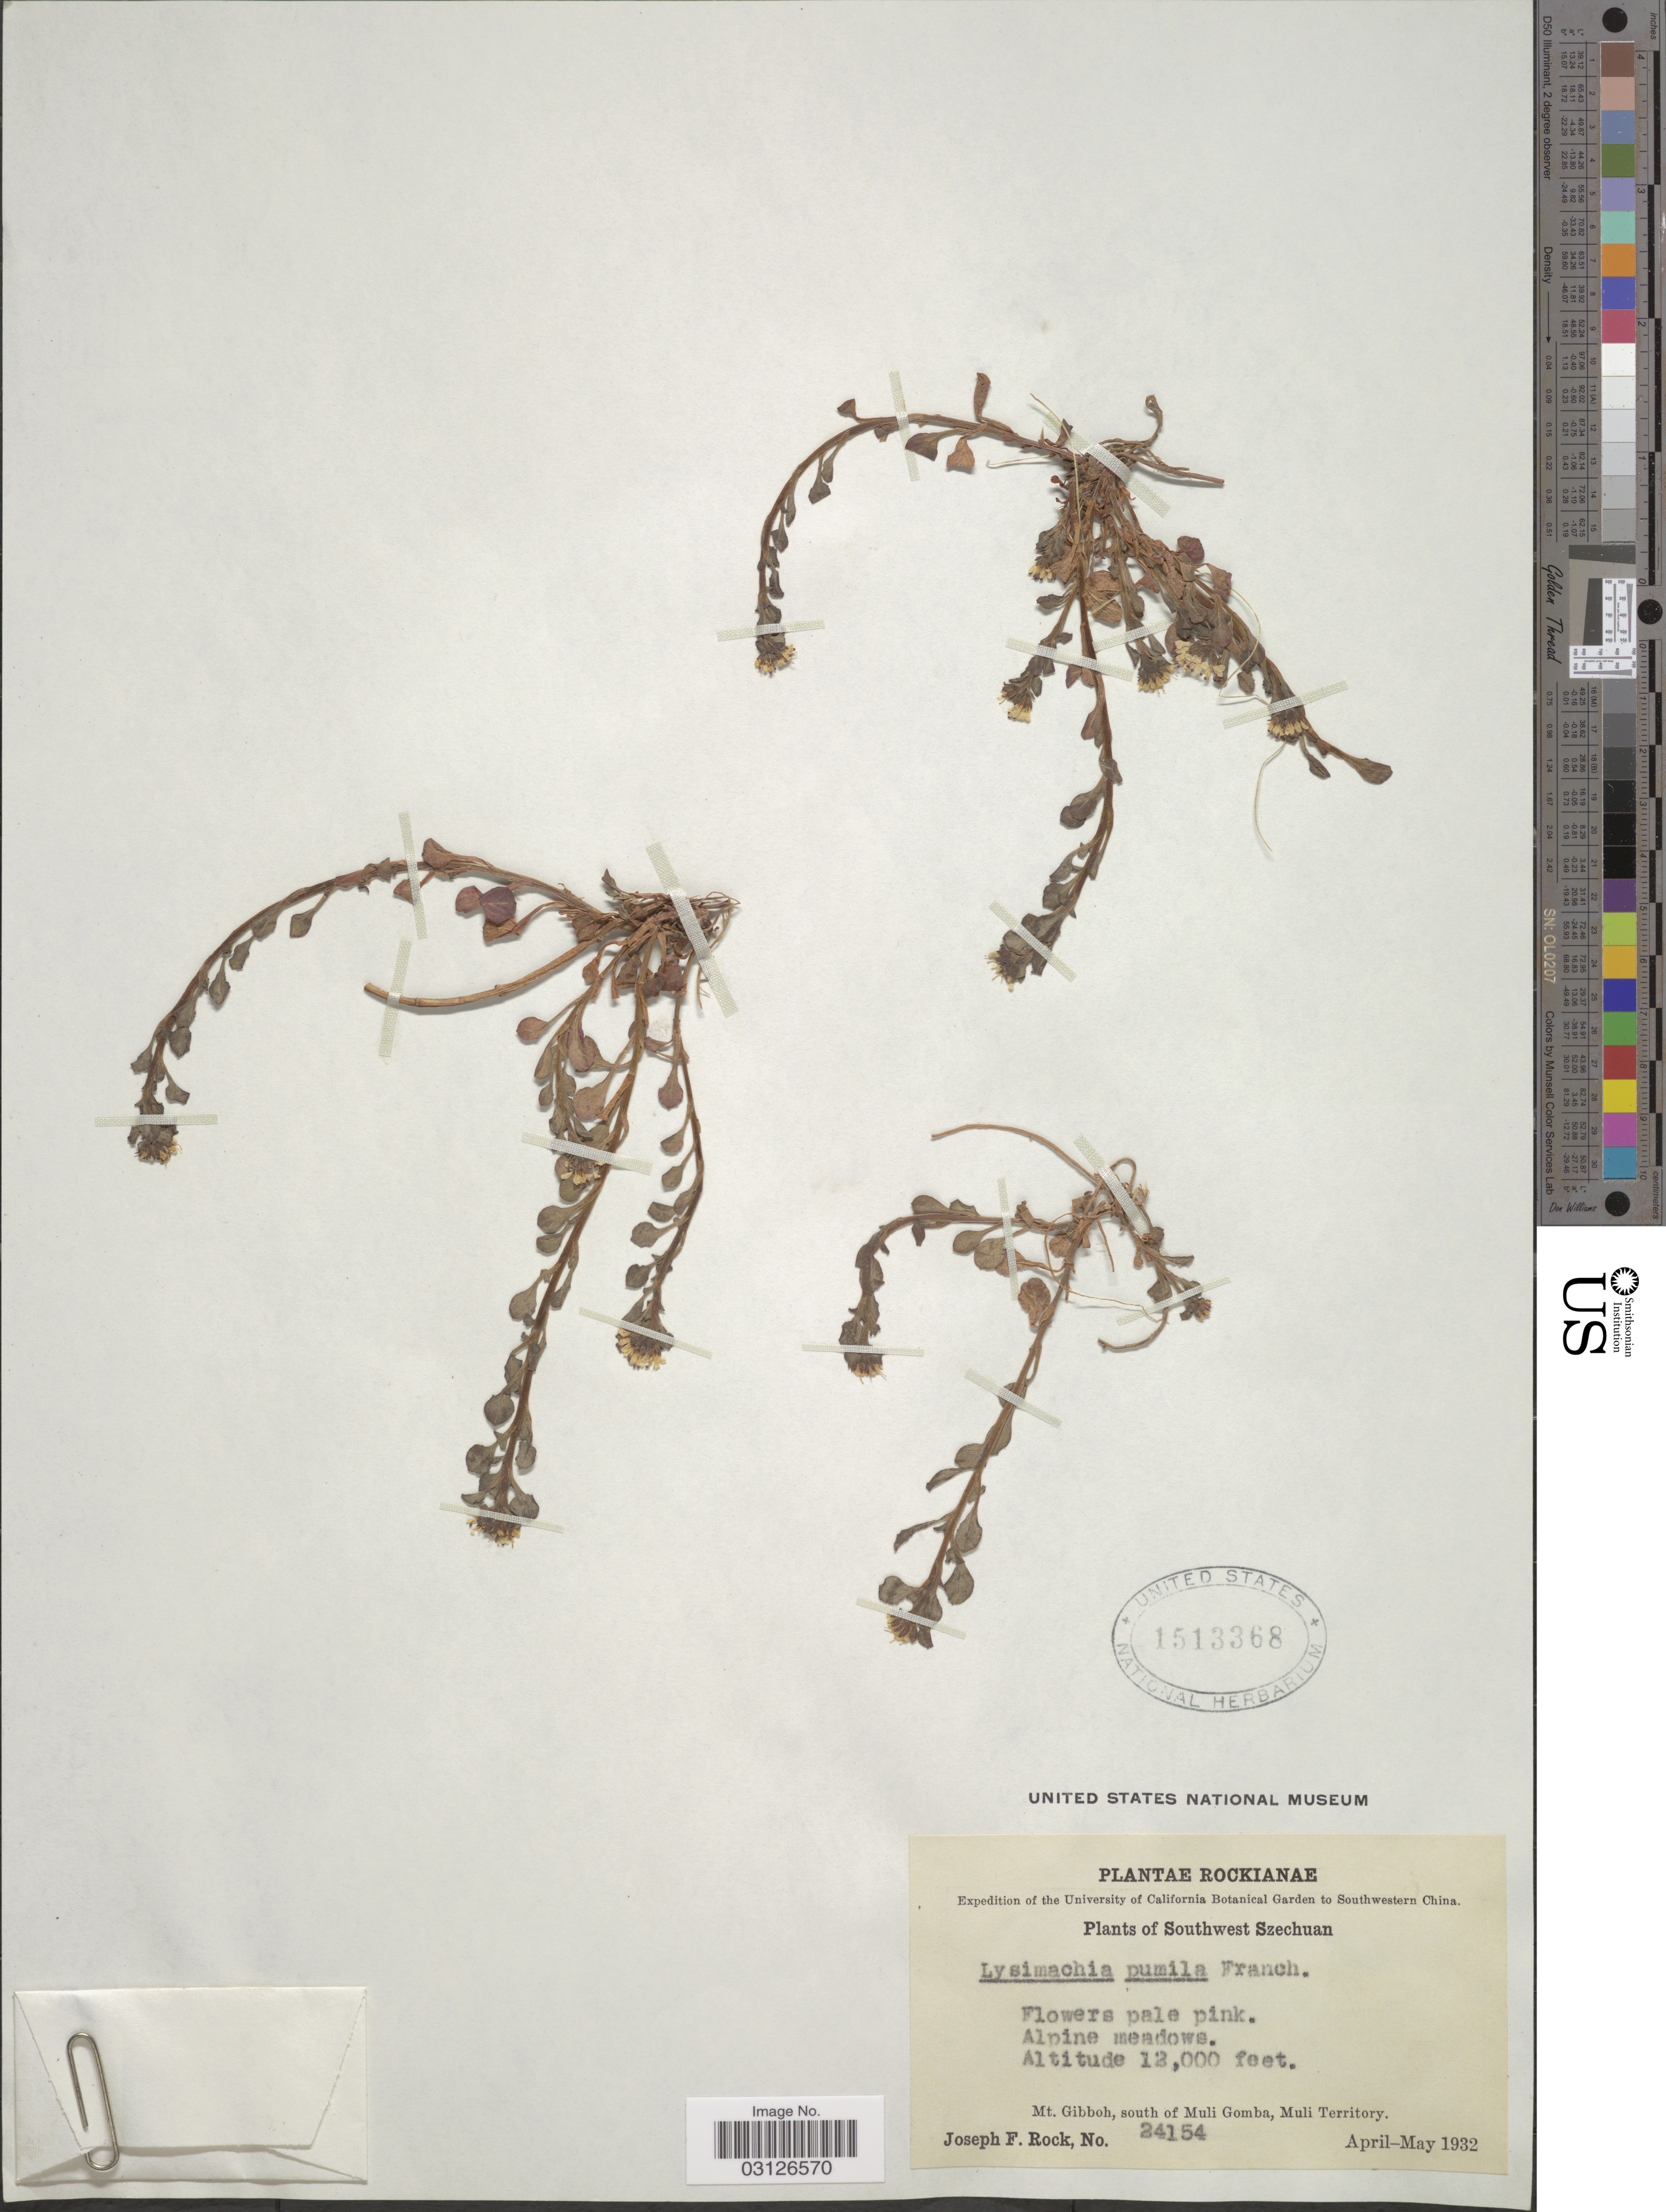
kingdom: Plantae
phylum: Tracheophyta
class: Magnoliopsida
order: Ericales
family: Primulaceae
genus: Lysimachia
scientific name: Lysimachia pumila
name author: (Baudo) Franch.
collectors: J. F. Rock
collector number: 24154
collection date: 1932-04/1932-05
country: China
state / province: Sichuan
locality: Southwestern China. Southwest Szechuan. Mt. Gibboh, south of Muli Gomba, Muli Territory.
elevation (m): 3658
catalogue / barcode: US 1513368